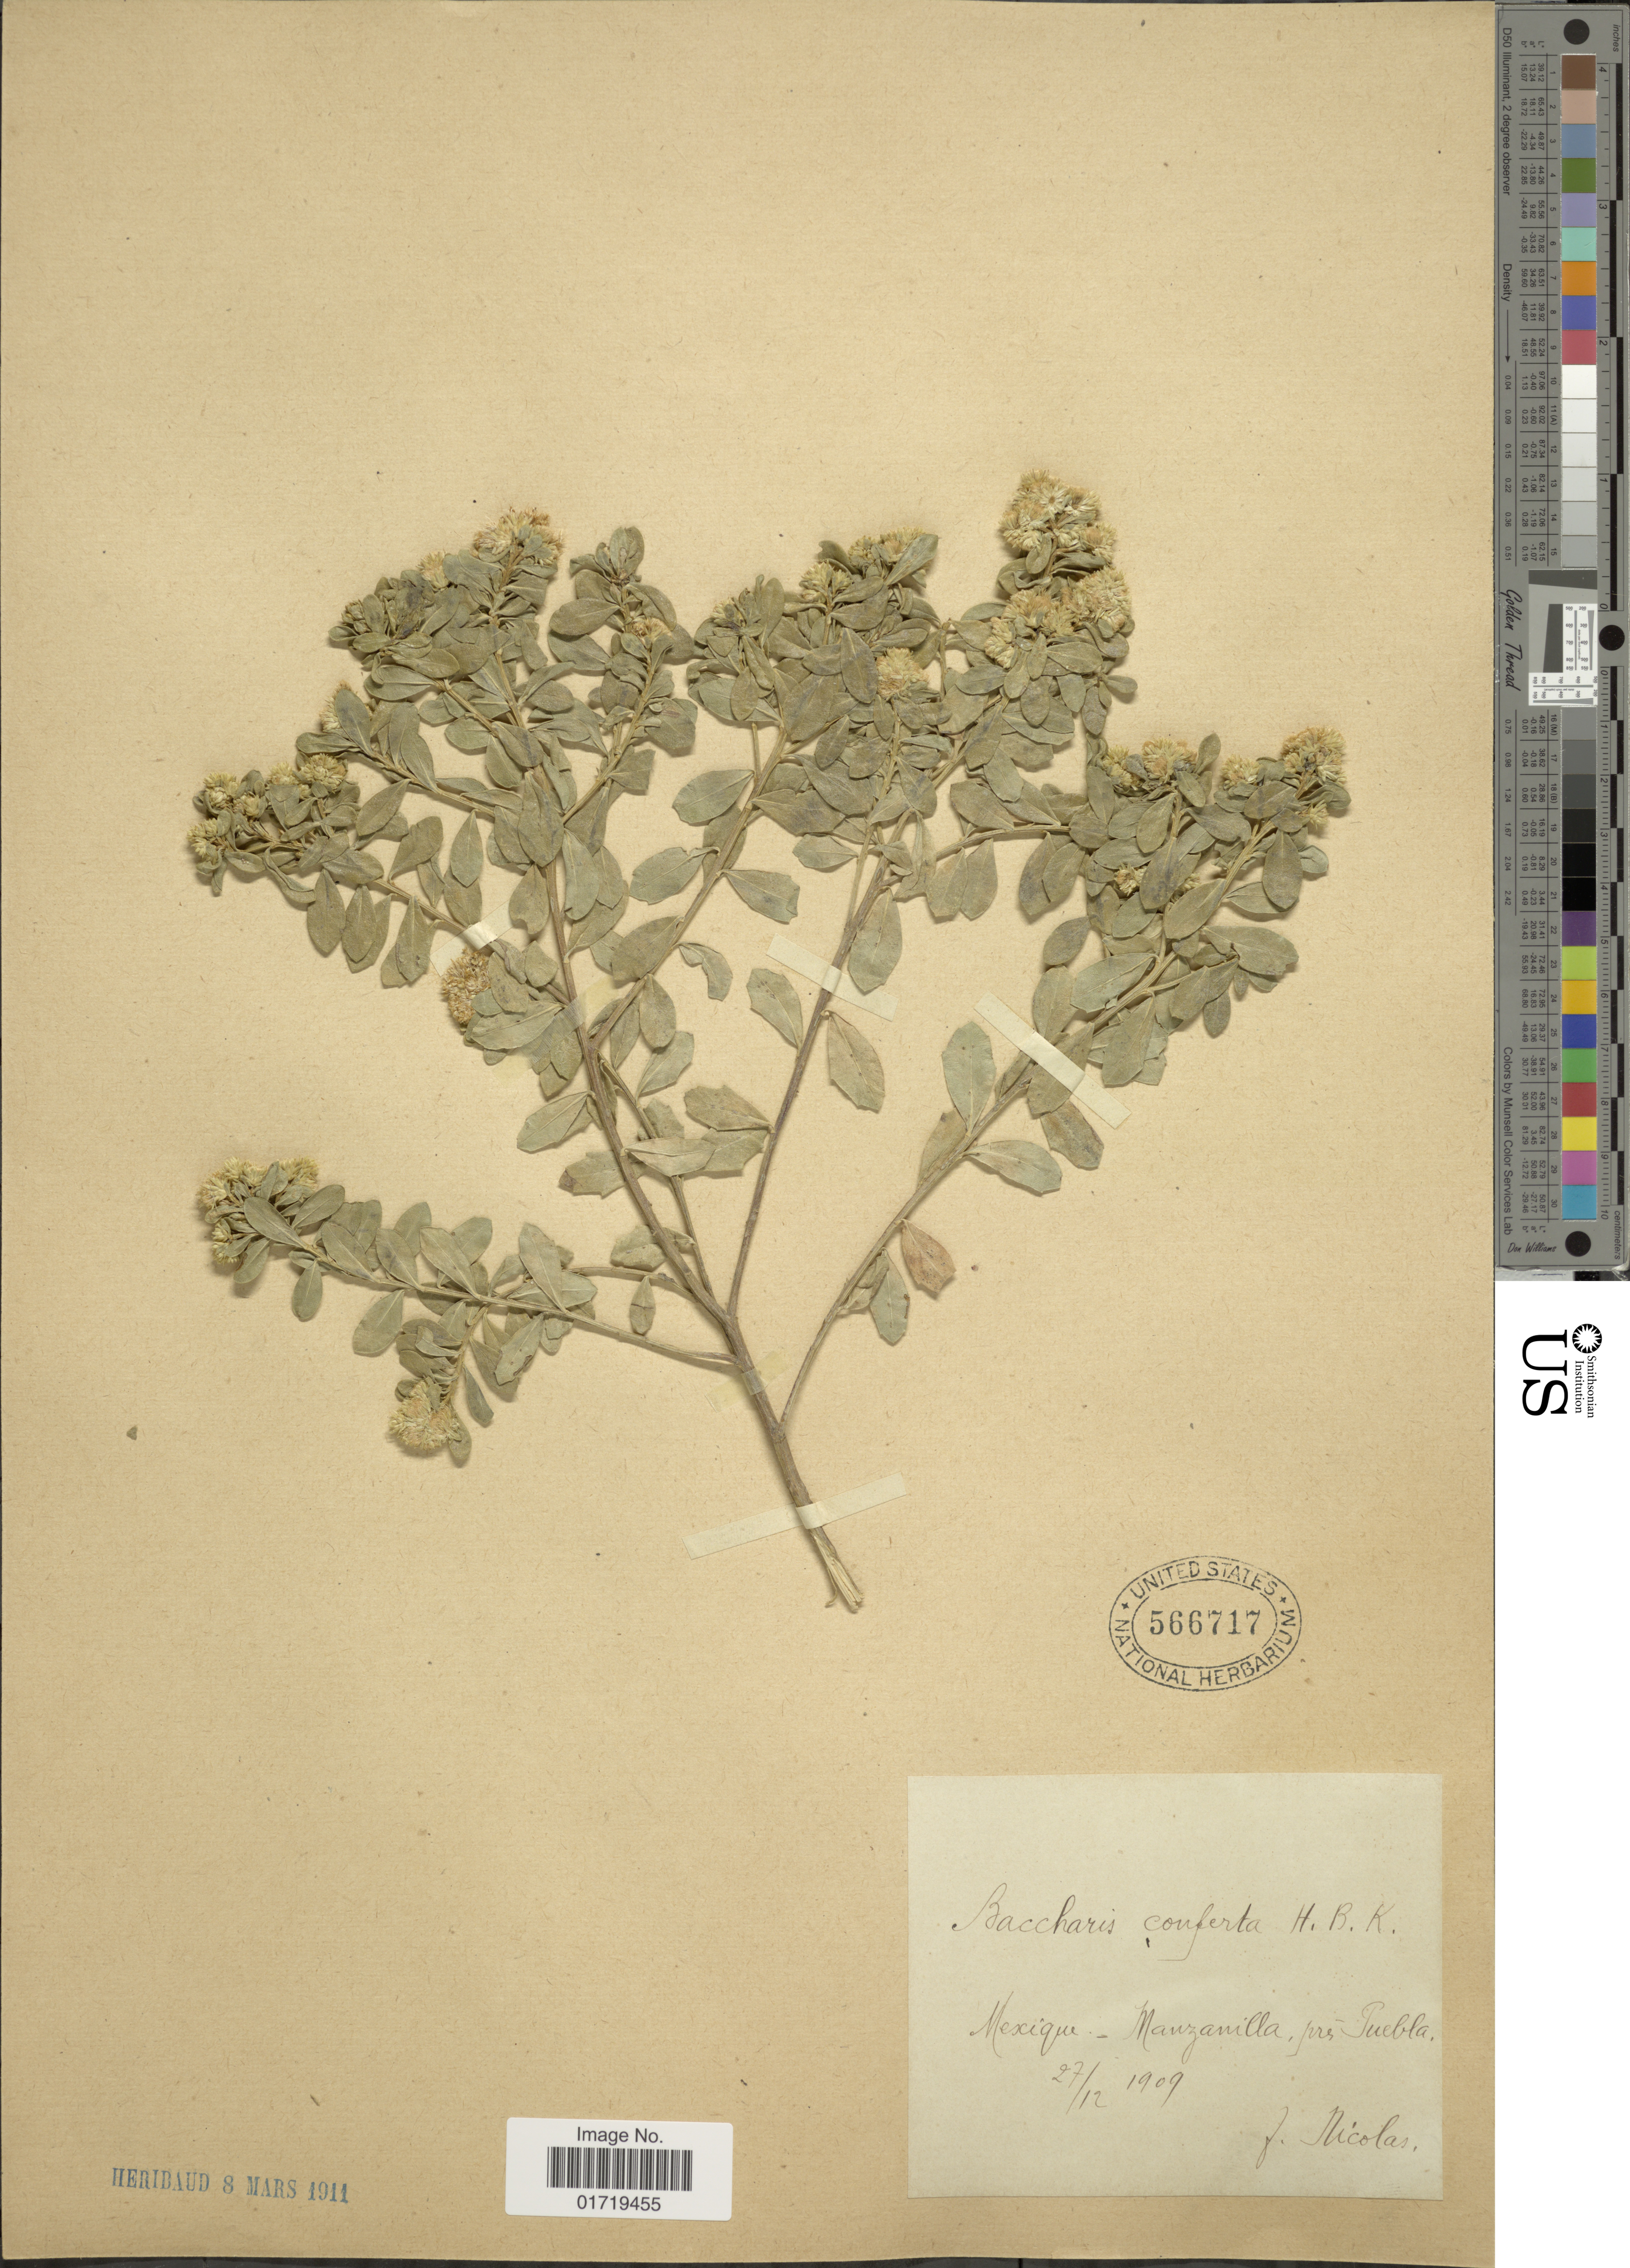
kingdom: Plantae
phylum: Tracheophyta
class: Magnoliopsida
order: Asterales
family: Asteraceae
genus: Baccharis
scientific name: Baccharis conferta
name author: Kunth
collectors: F. Nicolas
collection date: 1909-12-27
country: Mexico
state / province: Puebla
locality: Manzanilla pres Puebla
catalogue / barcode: US 566717